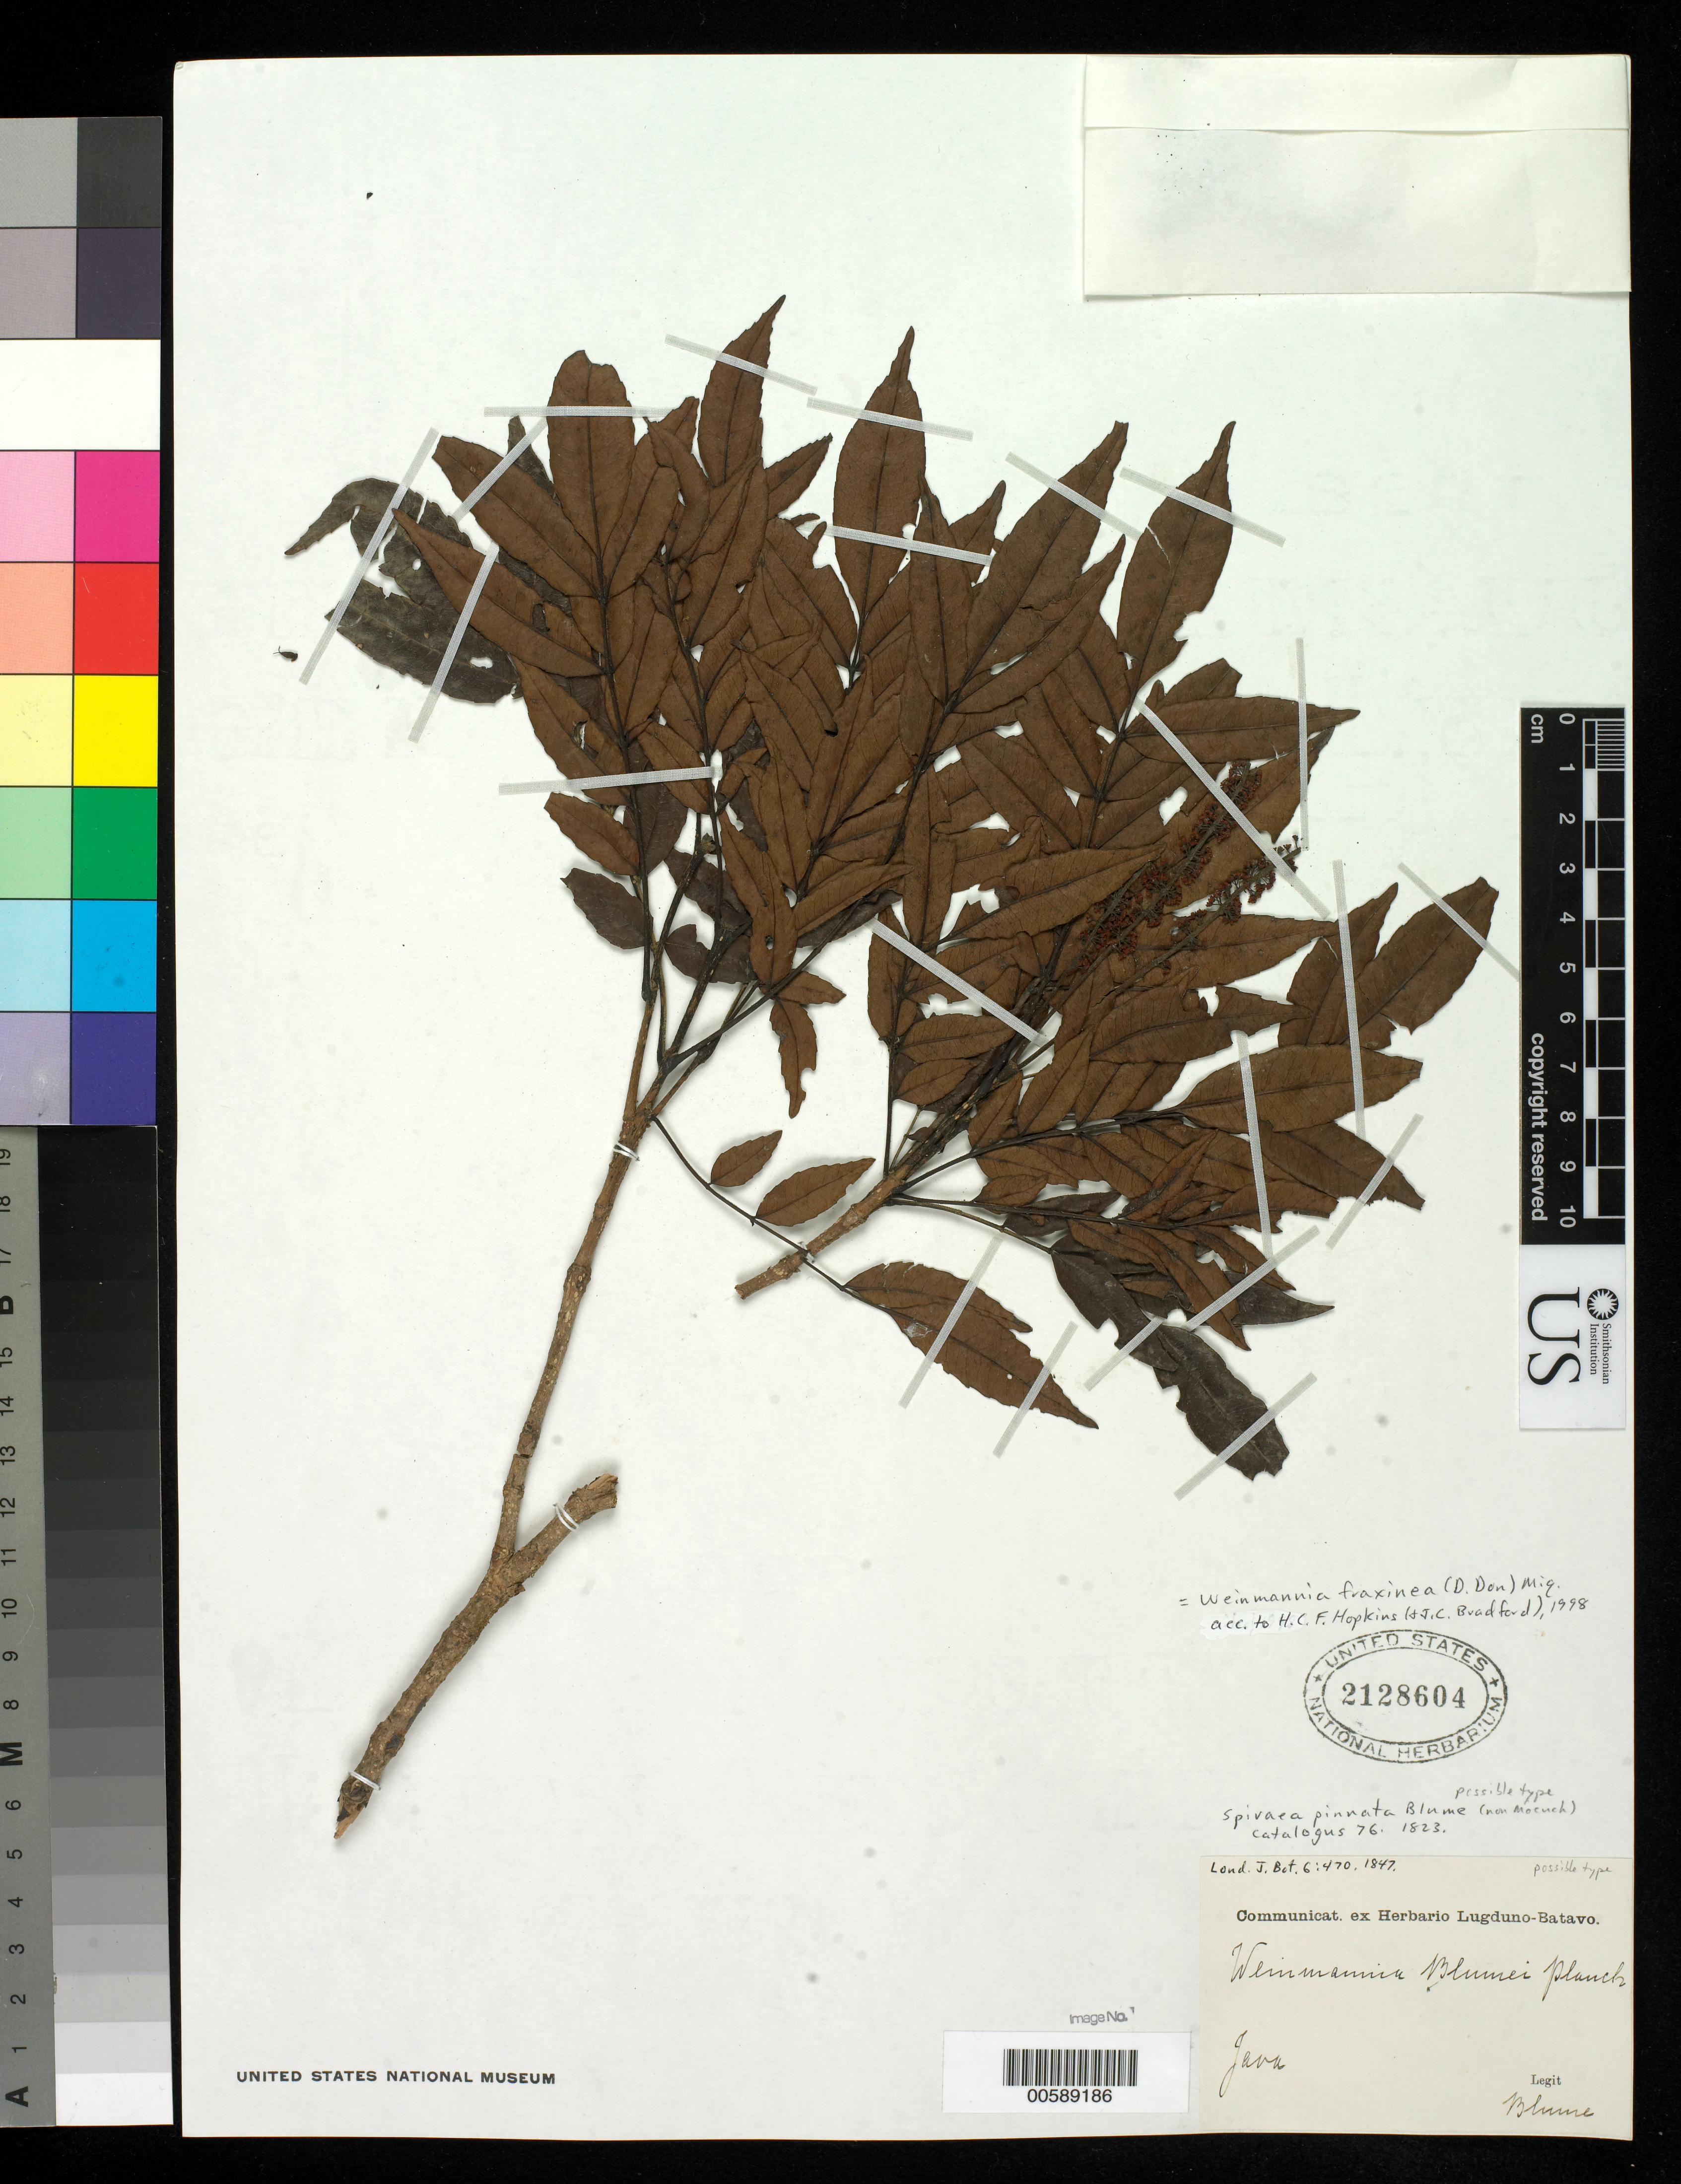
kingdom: Plantae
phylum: Tracheophyta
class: Magnoliopsida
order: Rosales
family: Rosaceae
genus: Spiraea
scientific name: Spiraea pinnata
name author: Blume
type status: Possible Type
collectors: C. L. von Blume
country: Indonesia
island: Java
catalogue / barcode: US 2128604